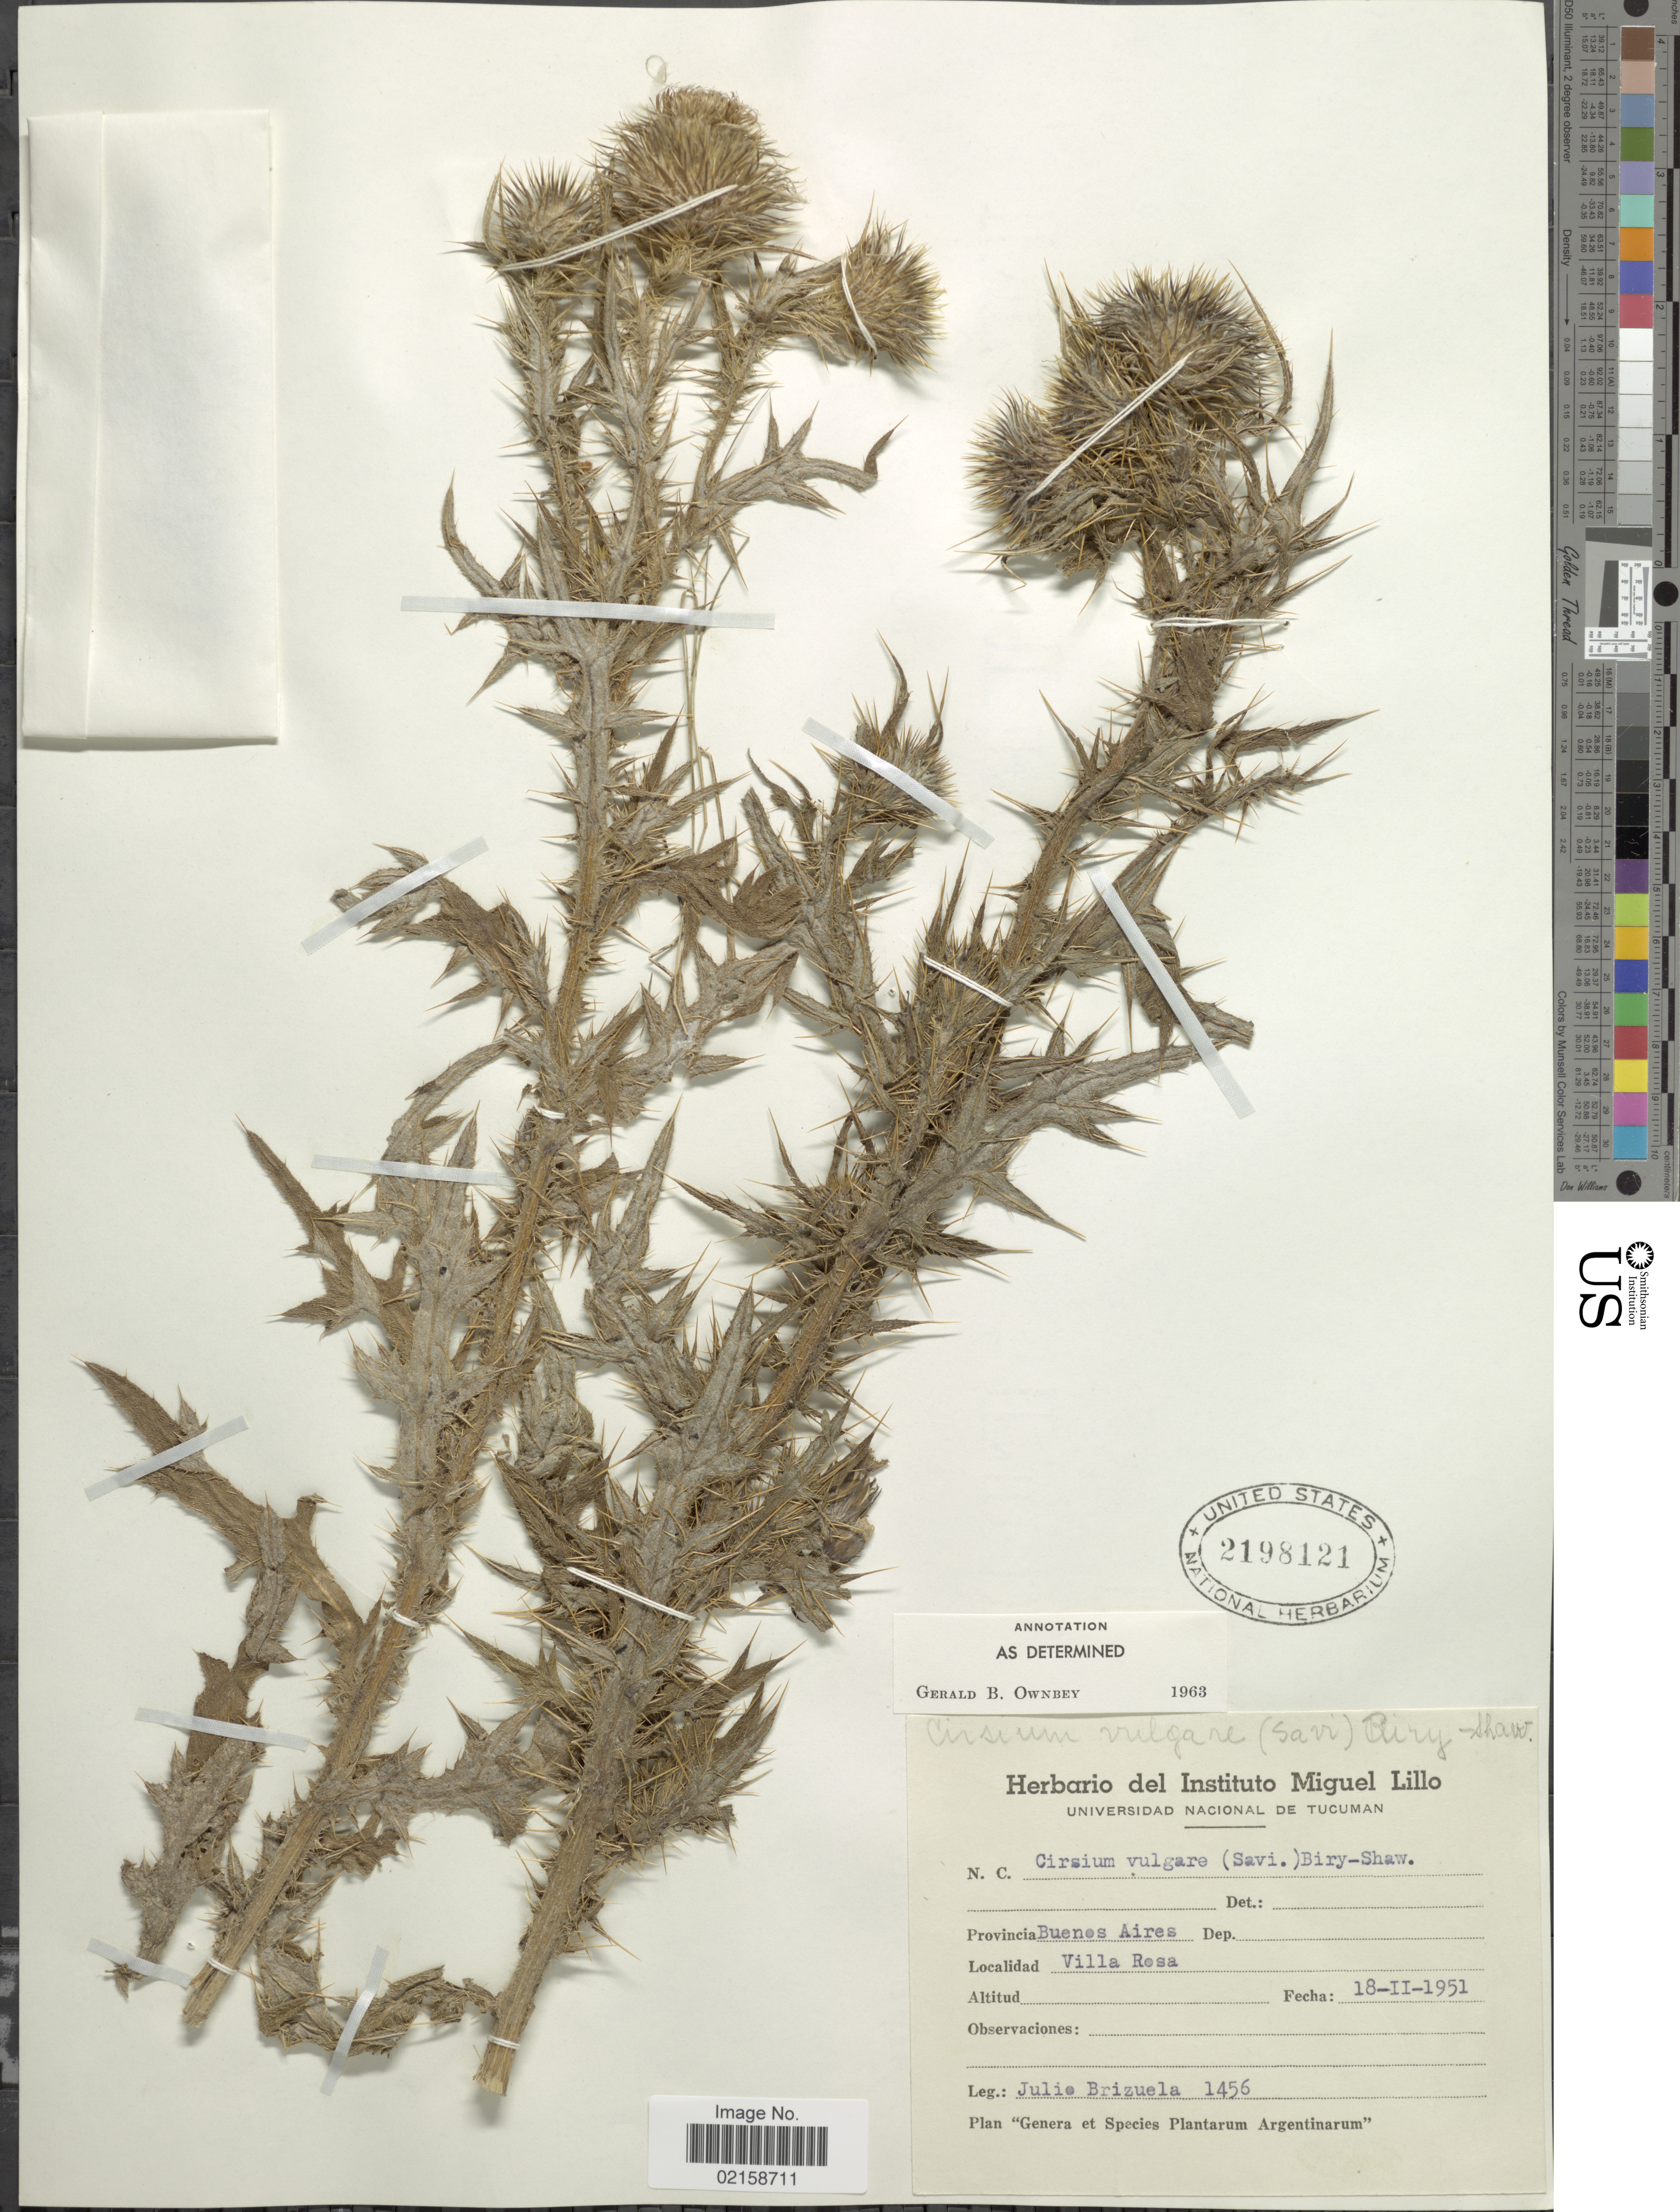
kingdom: Plantae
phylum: Tracheophyta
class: Magnoliopsida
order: Asterales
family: Asteraceae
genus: Cirsium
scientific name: Cirsium vulgare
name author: (Savi) Ten.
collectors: J. Brizuela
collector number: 1456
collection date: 1951-02-18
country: Argentina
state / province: Buenos Aires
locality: Villa Rosa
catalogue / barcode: US 2198121